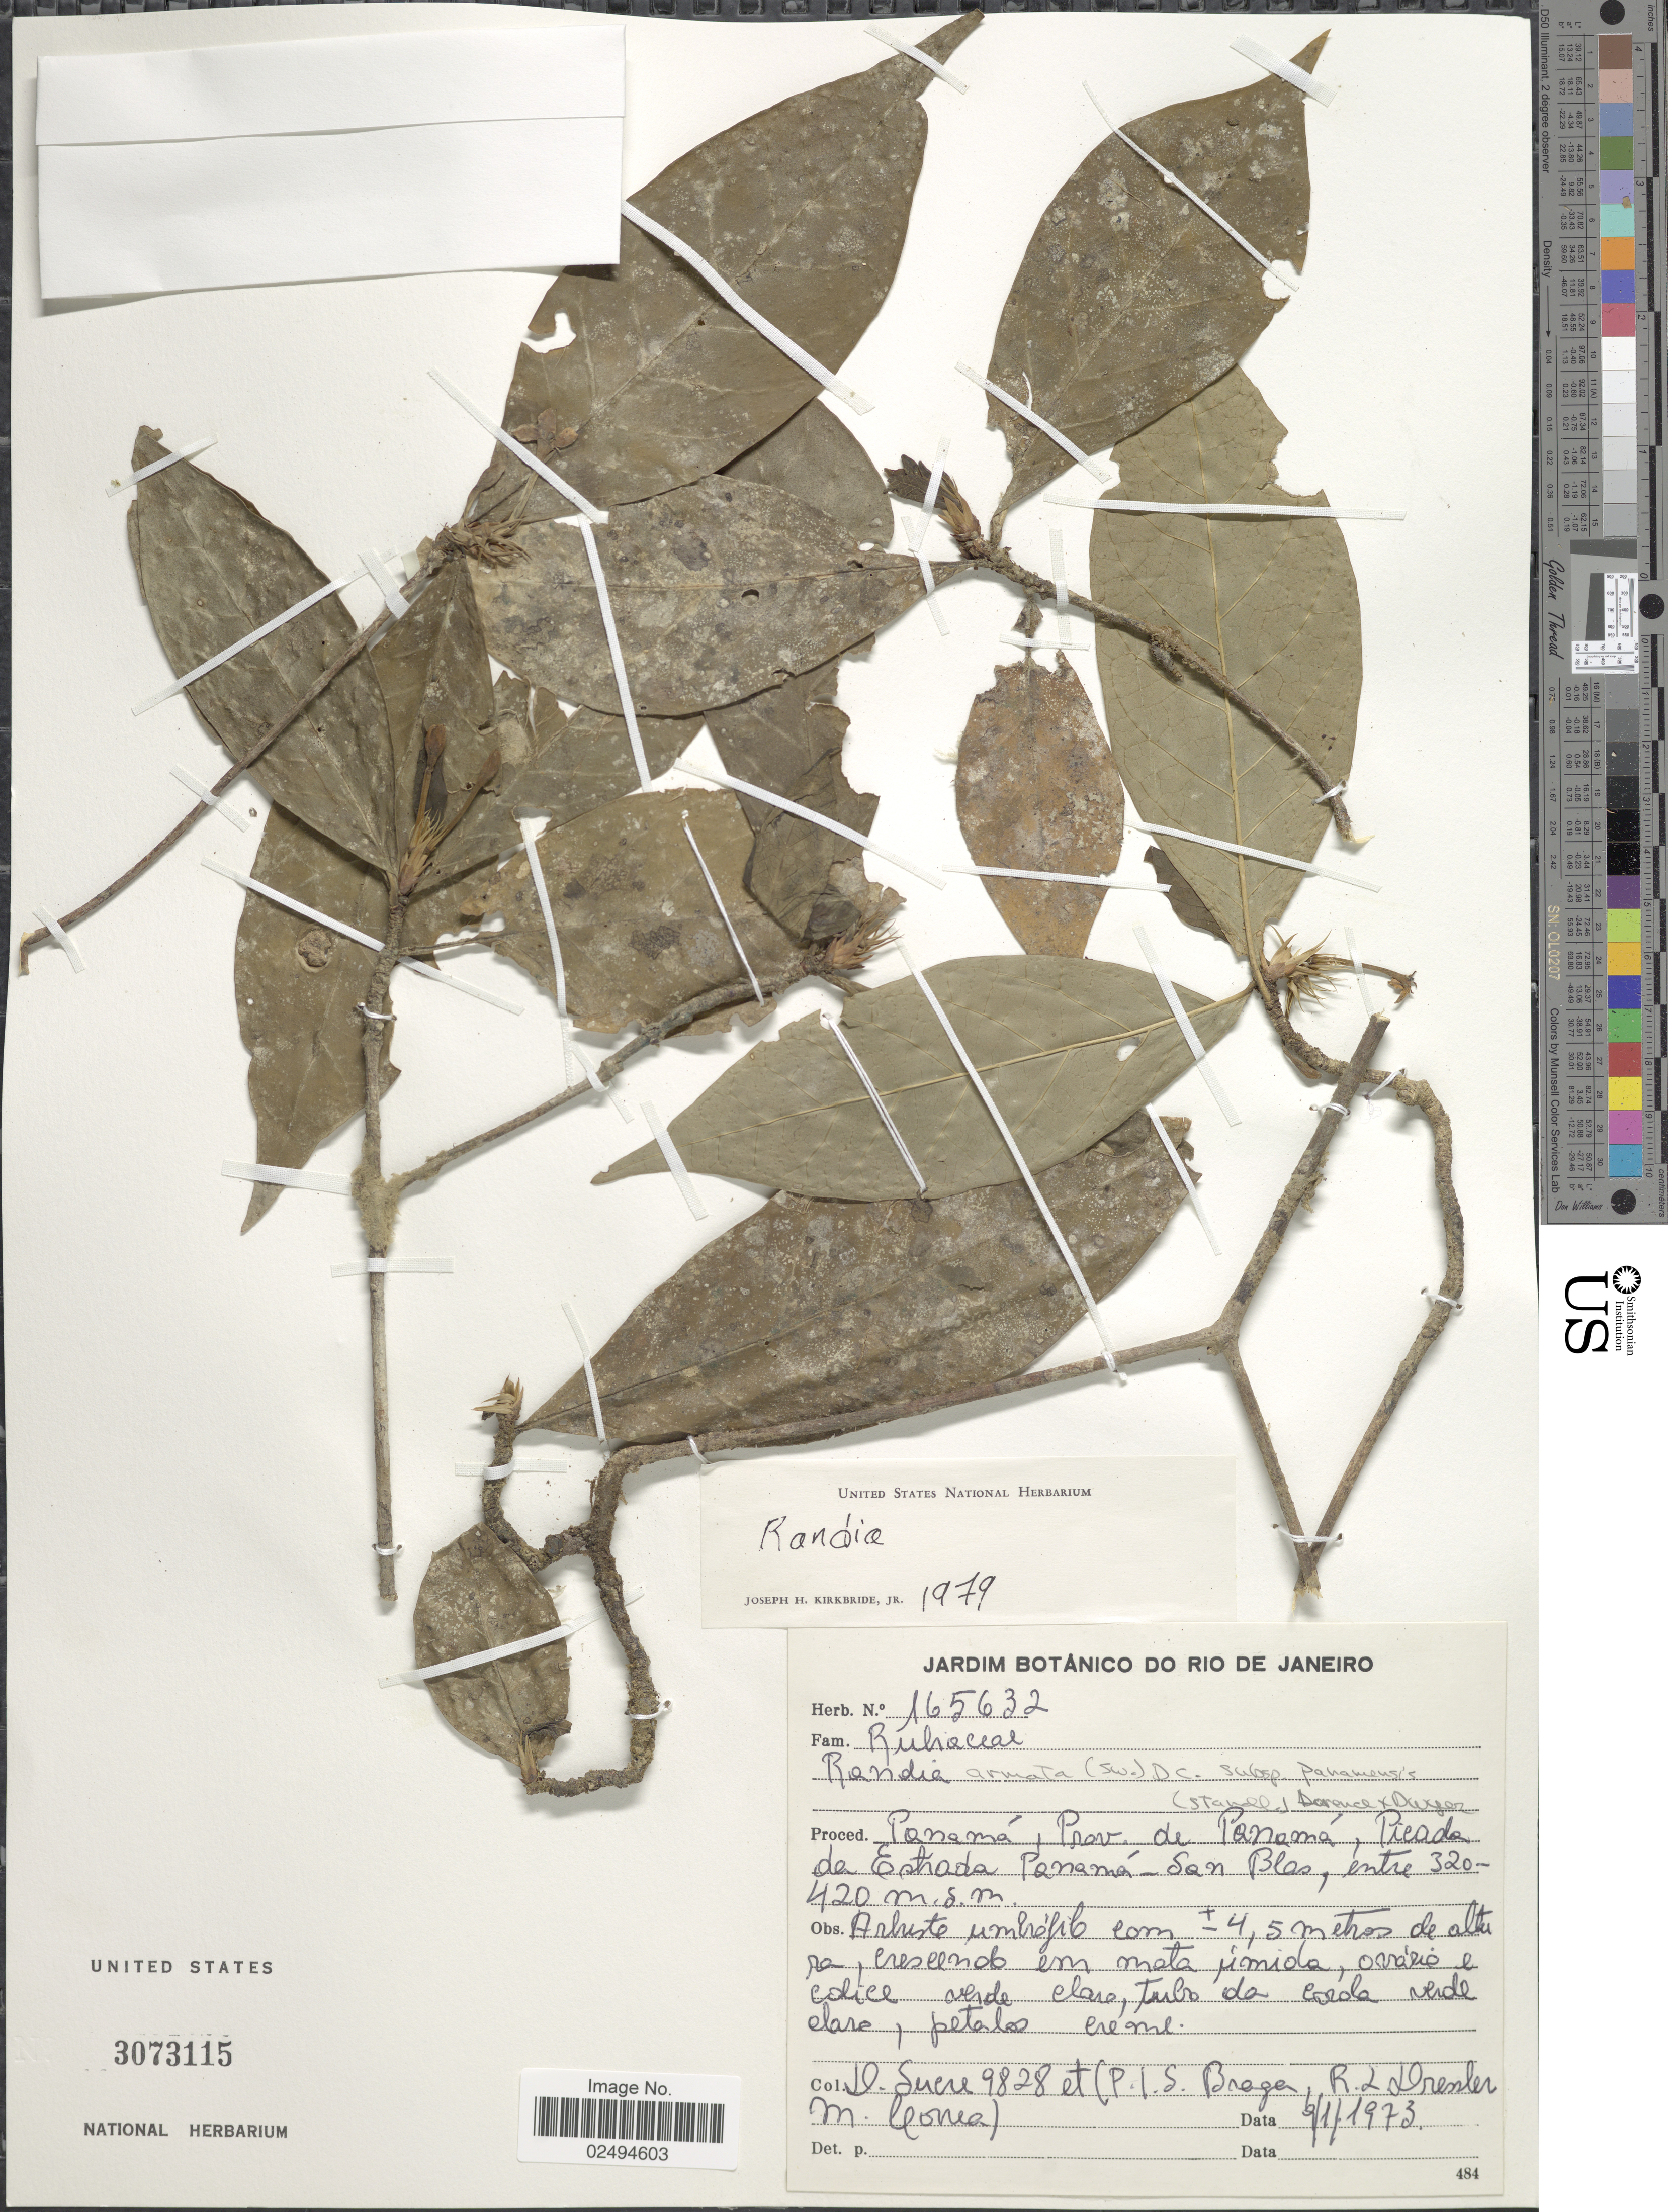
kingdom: Plantae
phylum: Tracheophyta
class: Magnoliopsida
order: Gentianales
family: Rubiaceae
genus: Randia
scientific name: Randia armata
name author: (Sw.) DC.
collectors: D. Sucre, P. I. S. Braga, R. Dressler & M. D. Corrêa-A.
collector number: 9828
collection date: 1973-01-04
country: Panama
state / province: Panamá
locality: Prov. de Panama, Picada da Estrada Panama- San Blas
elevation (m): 320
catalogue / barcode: US 3073115